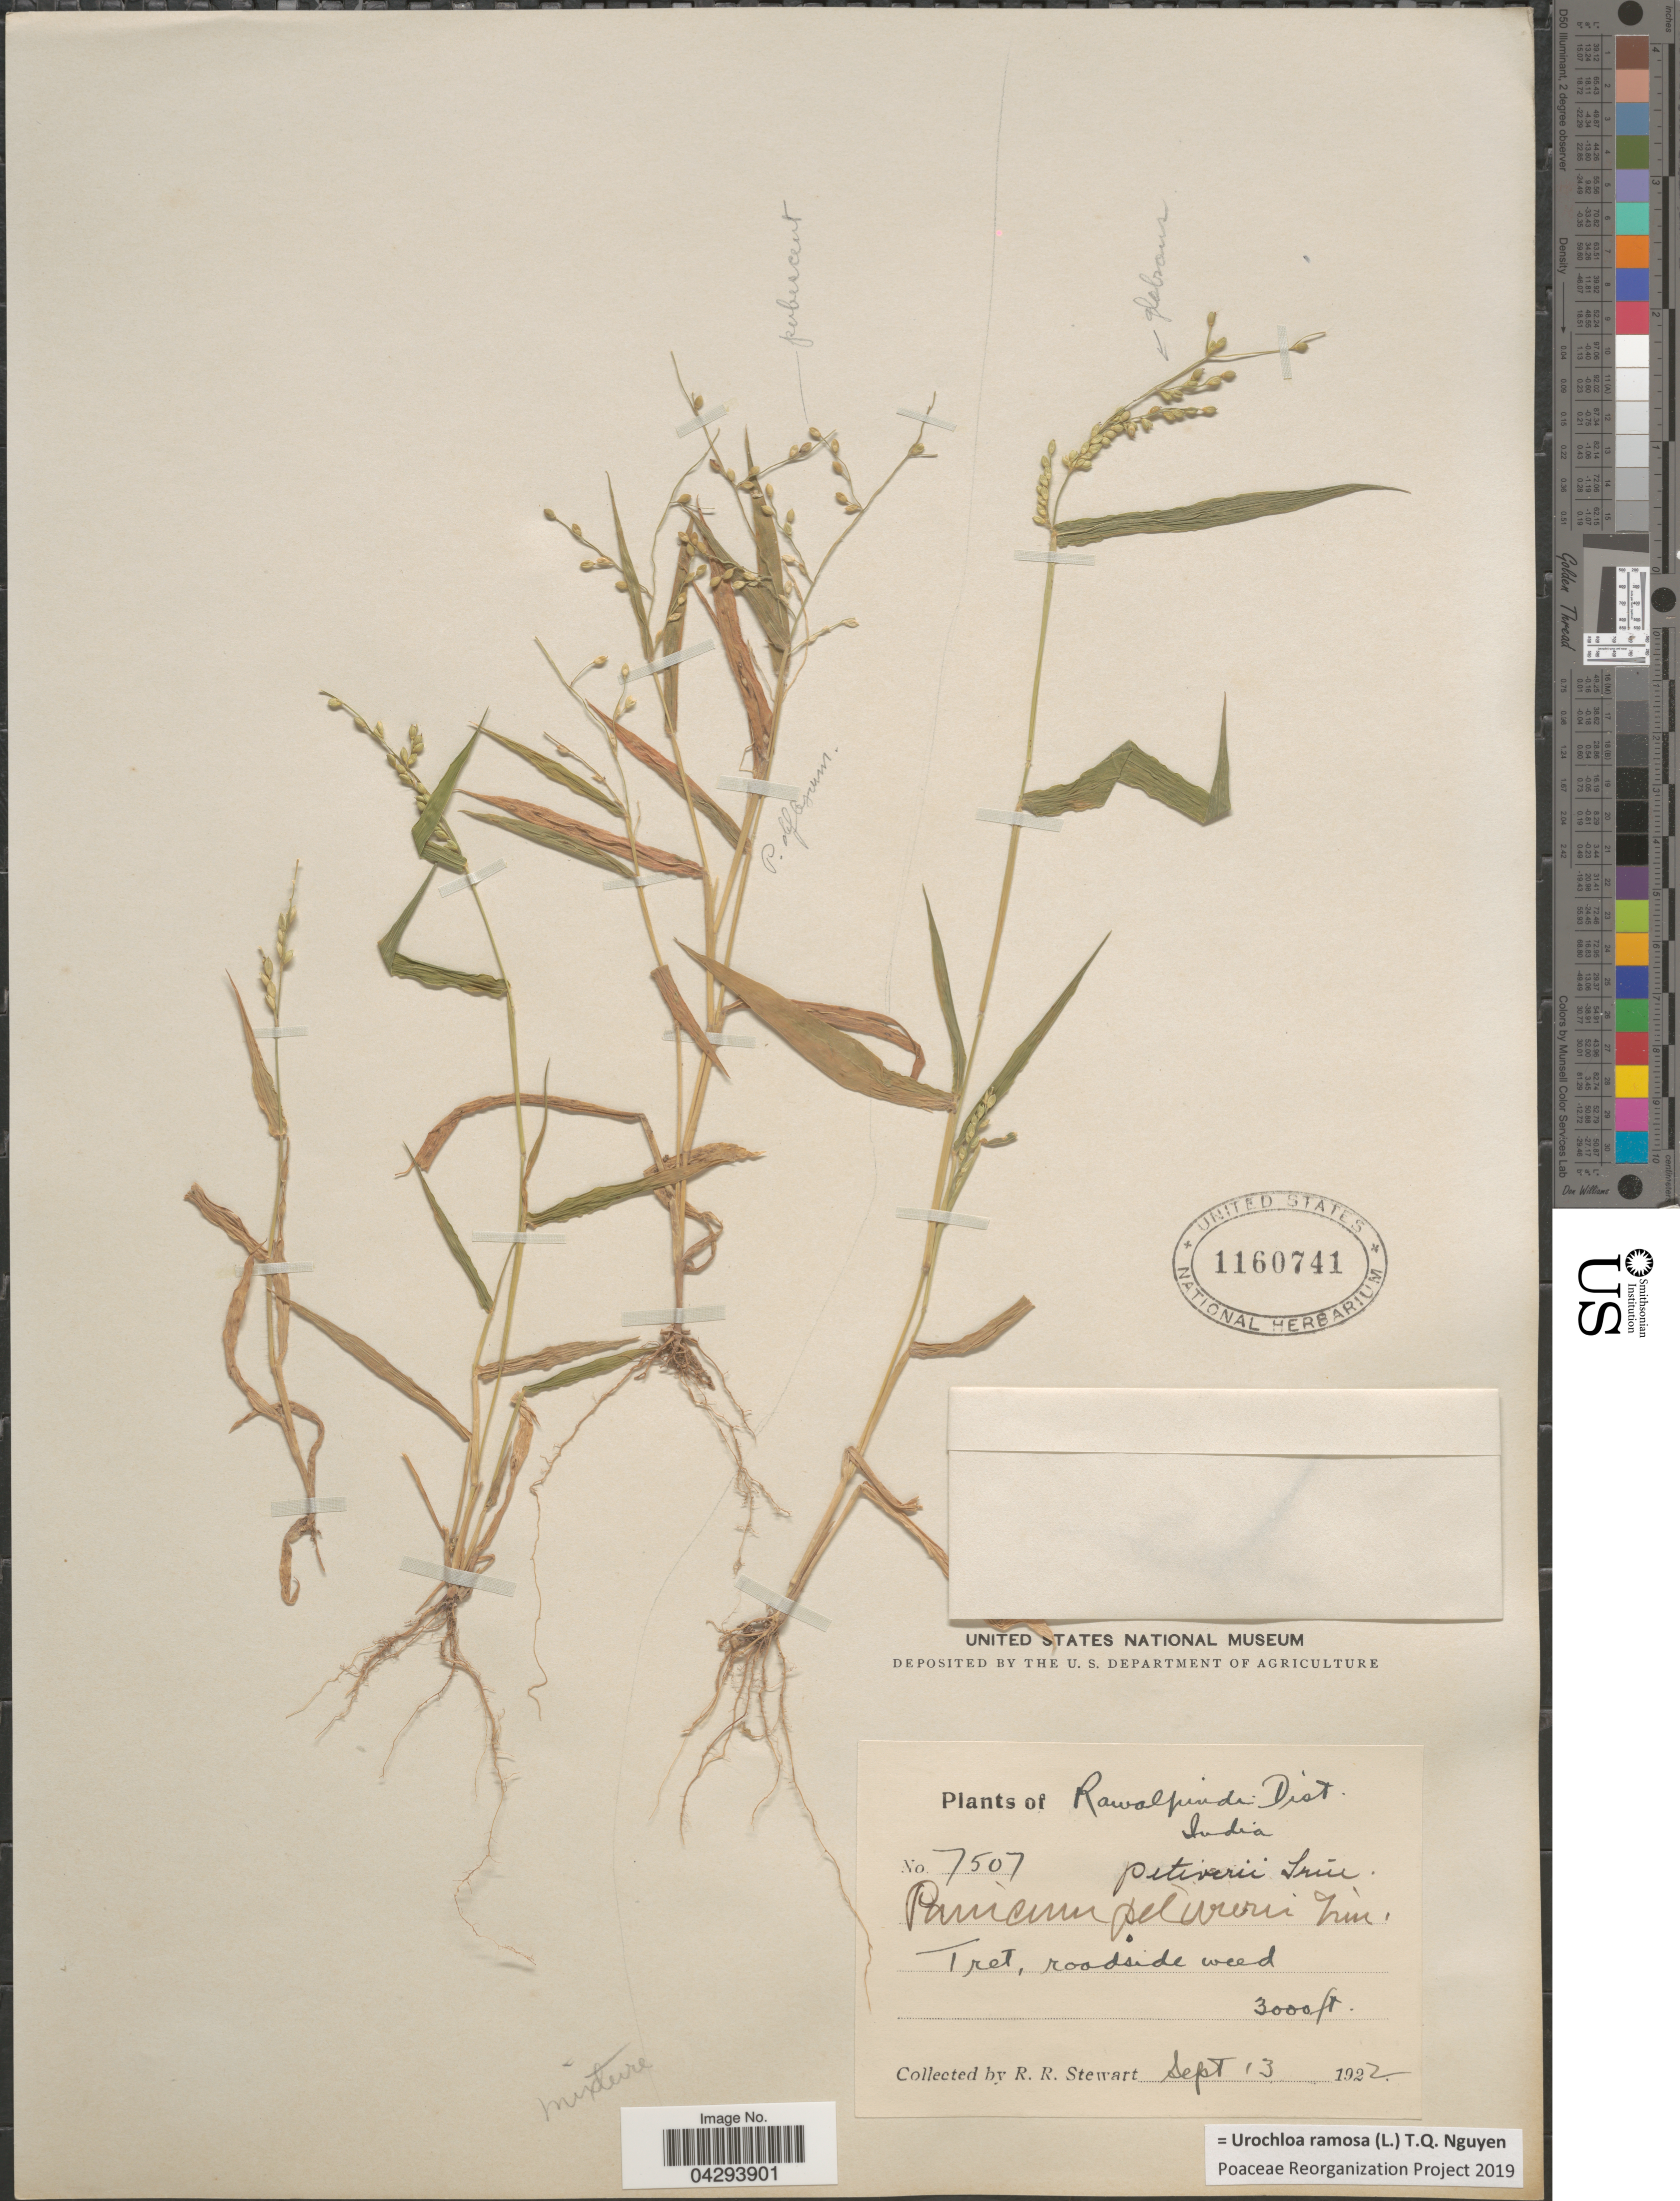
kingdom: Plantae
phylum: Tracheophyta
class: Liliopsida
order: Poales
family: Poaceae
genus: Urochloa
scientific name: Urochloa ramosa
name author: T.Q. Nguyen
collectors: R. Stewart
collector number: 7507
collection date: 1922-09-13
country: Pakistan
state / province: Punjab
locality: Rawalpindi Dist. Tret, roadside weed.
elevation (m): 914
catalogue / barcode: US 1160741